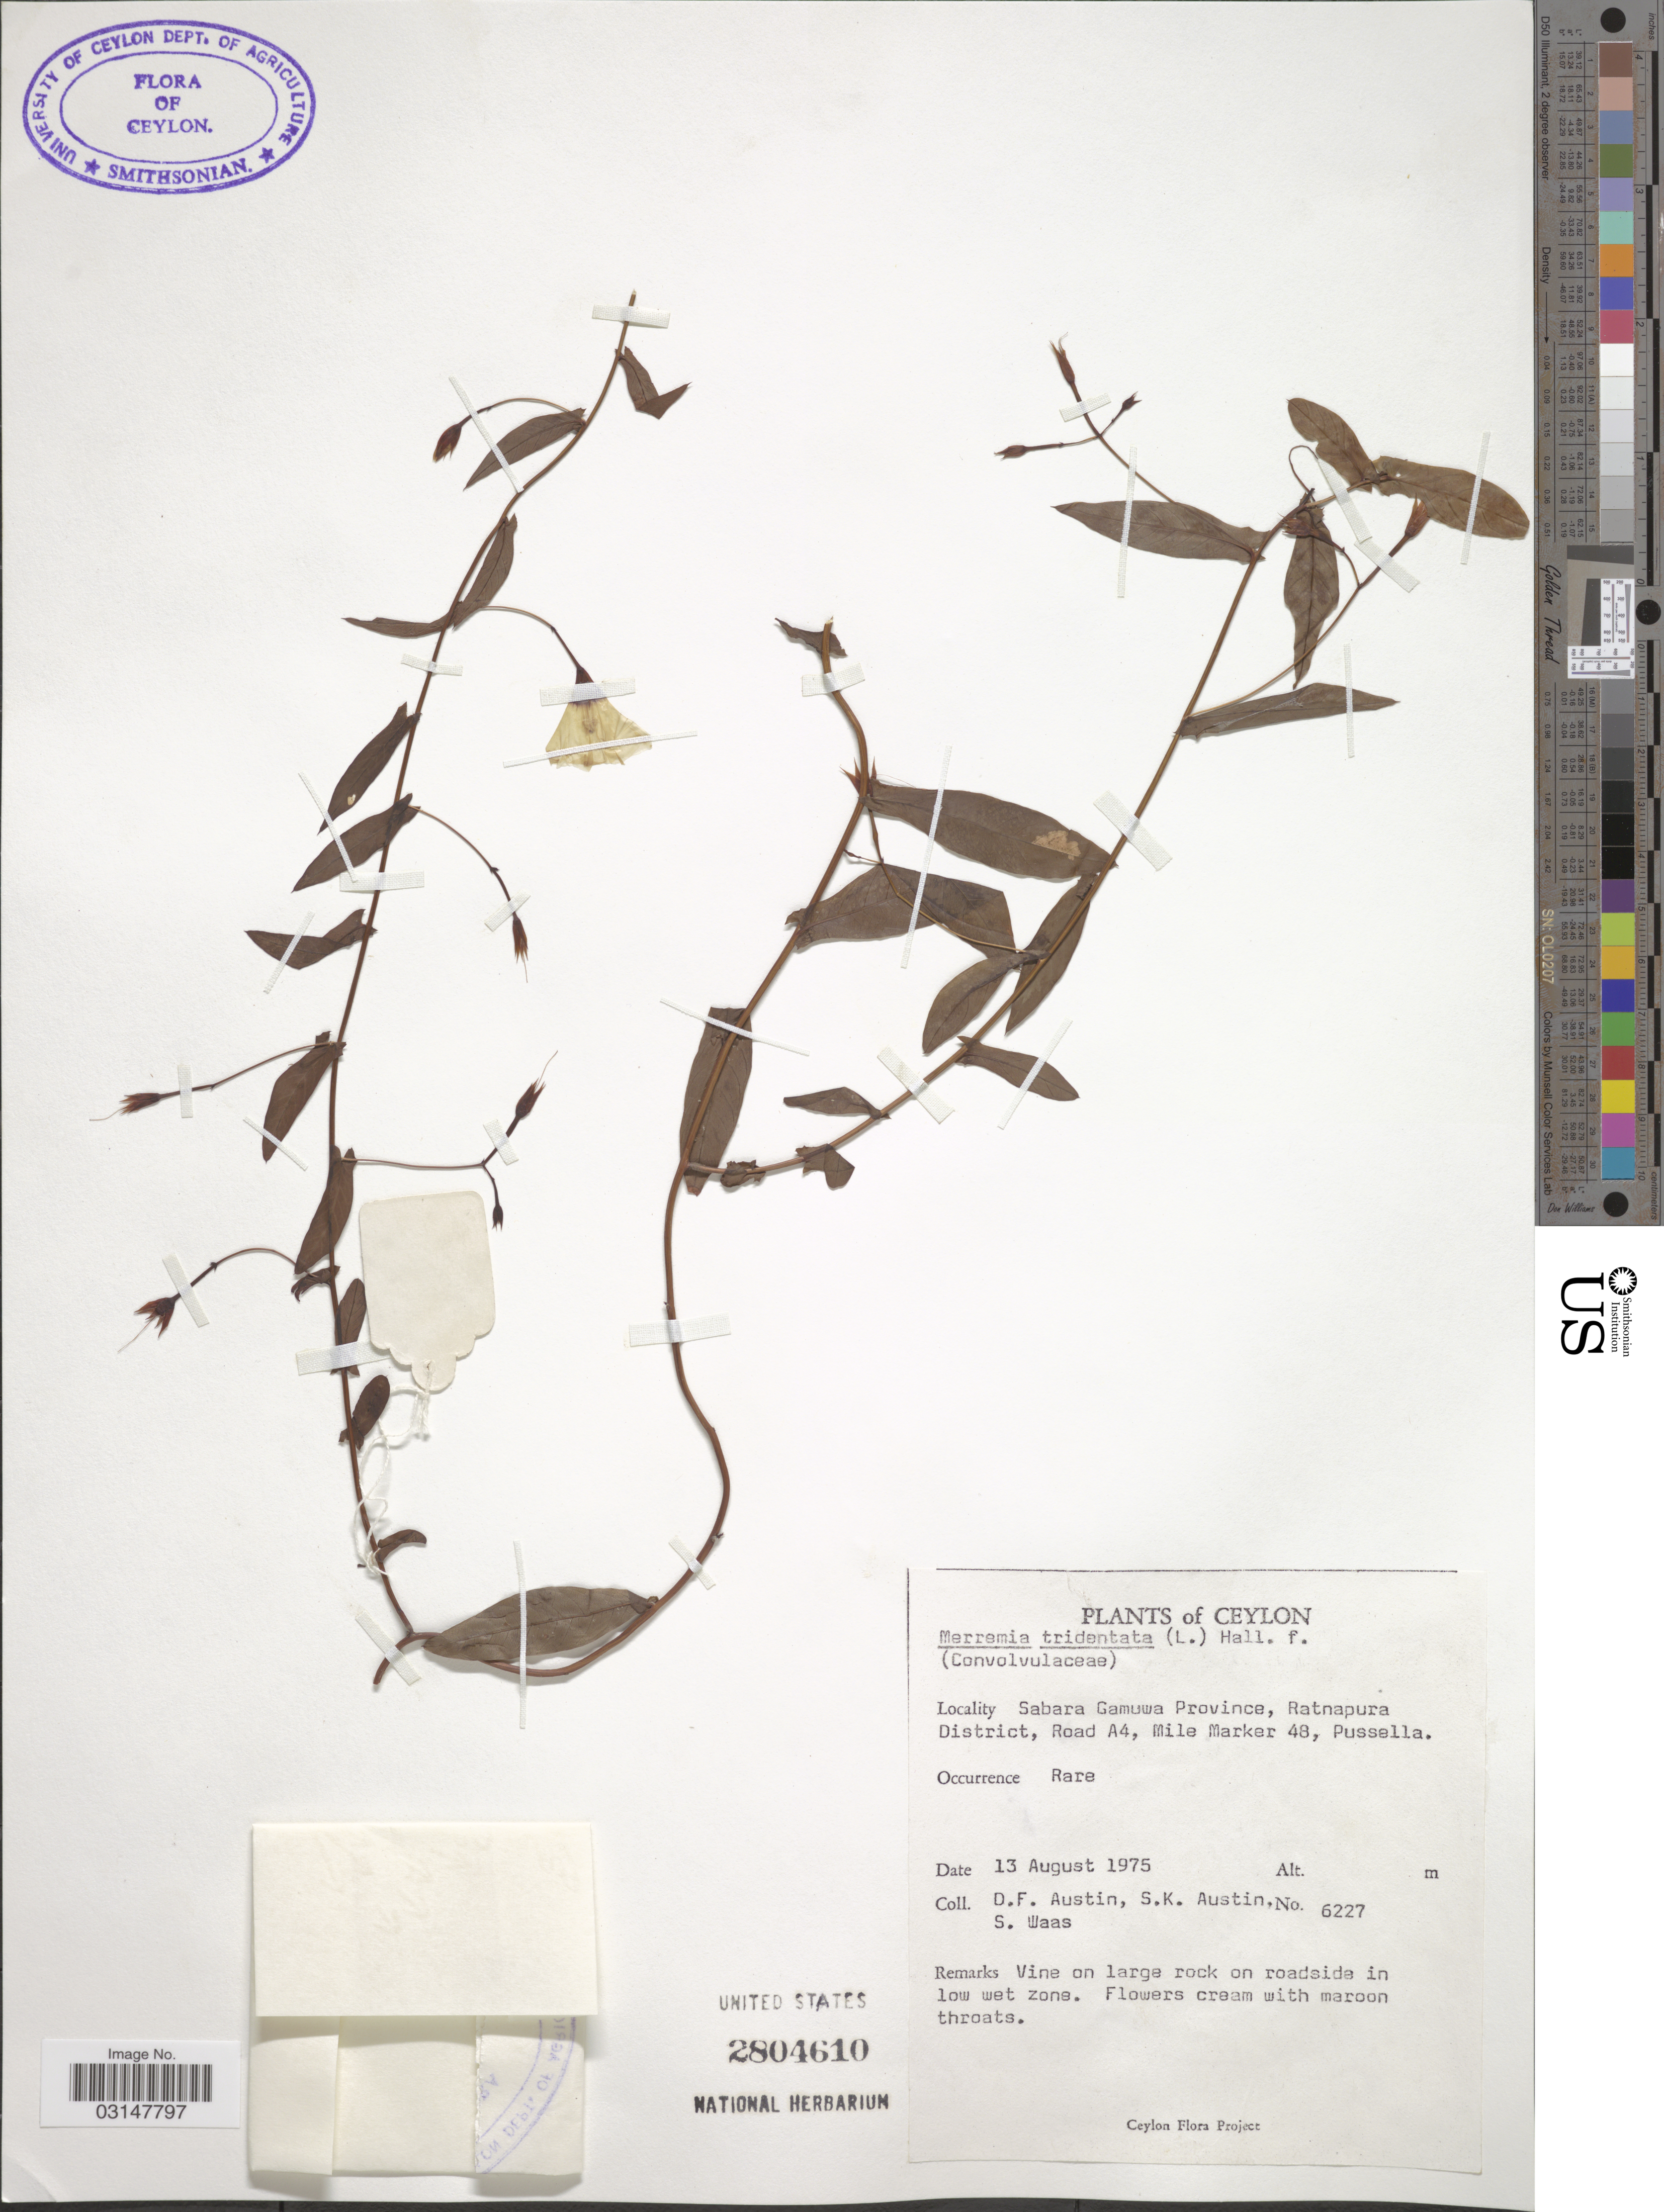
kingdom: Plantae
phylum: Tracheophyta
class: Magnoliopsida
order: Solanales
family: Convolvulaceae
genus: Xenostegia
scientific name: Xenostegia tridentata subsp. hastata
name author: (Ooststr.) Parmar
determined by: Strong, Mark T., (BOT), Smithsonian Institution - National Museum of Natural History (UNITED STATES)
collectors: D. Austin, S. Austin & S. Waas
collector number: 6227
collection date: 1975-08-13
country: Sri Lanka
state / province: Sabaragamuwa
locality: Ceylon. Ratnapura District, Road A4, Mile Marker 48, Pussella.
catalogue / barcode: US 2804610